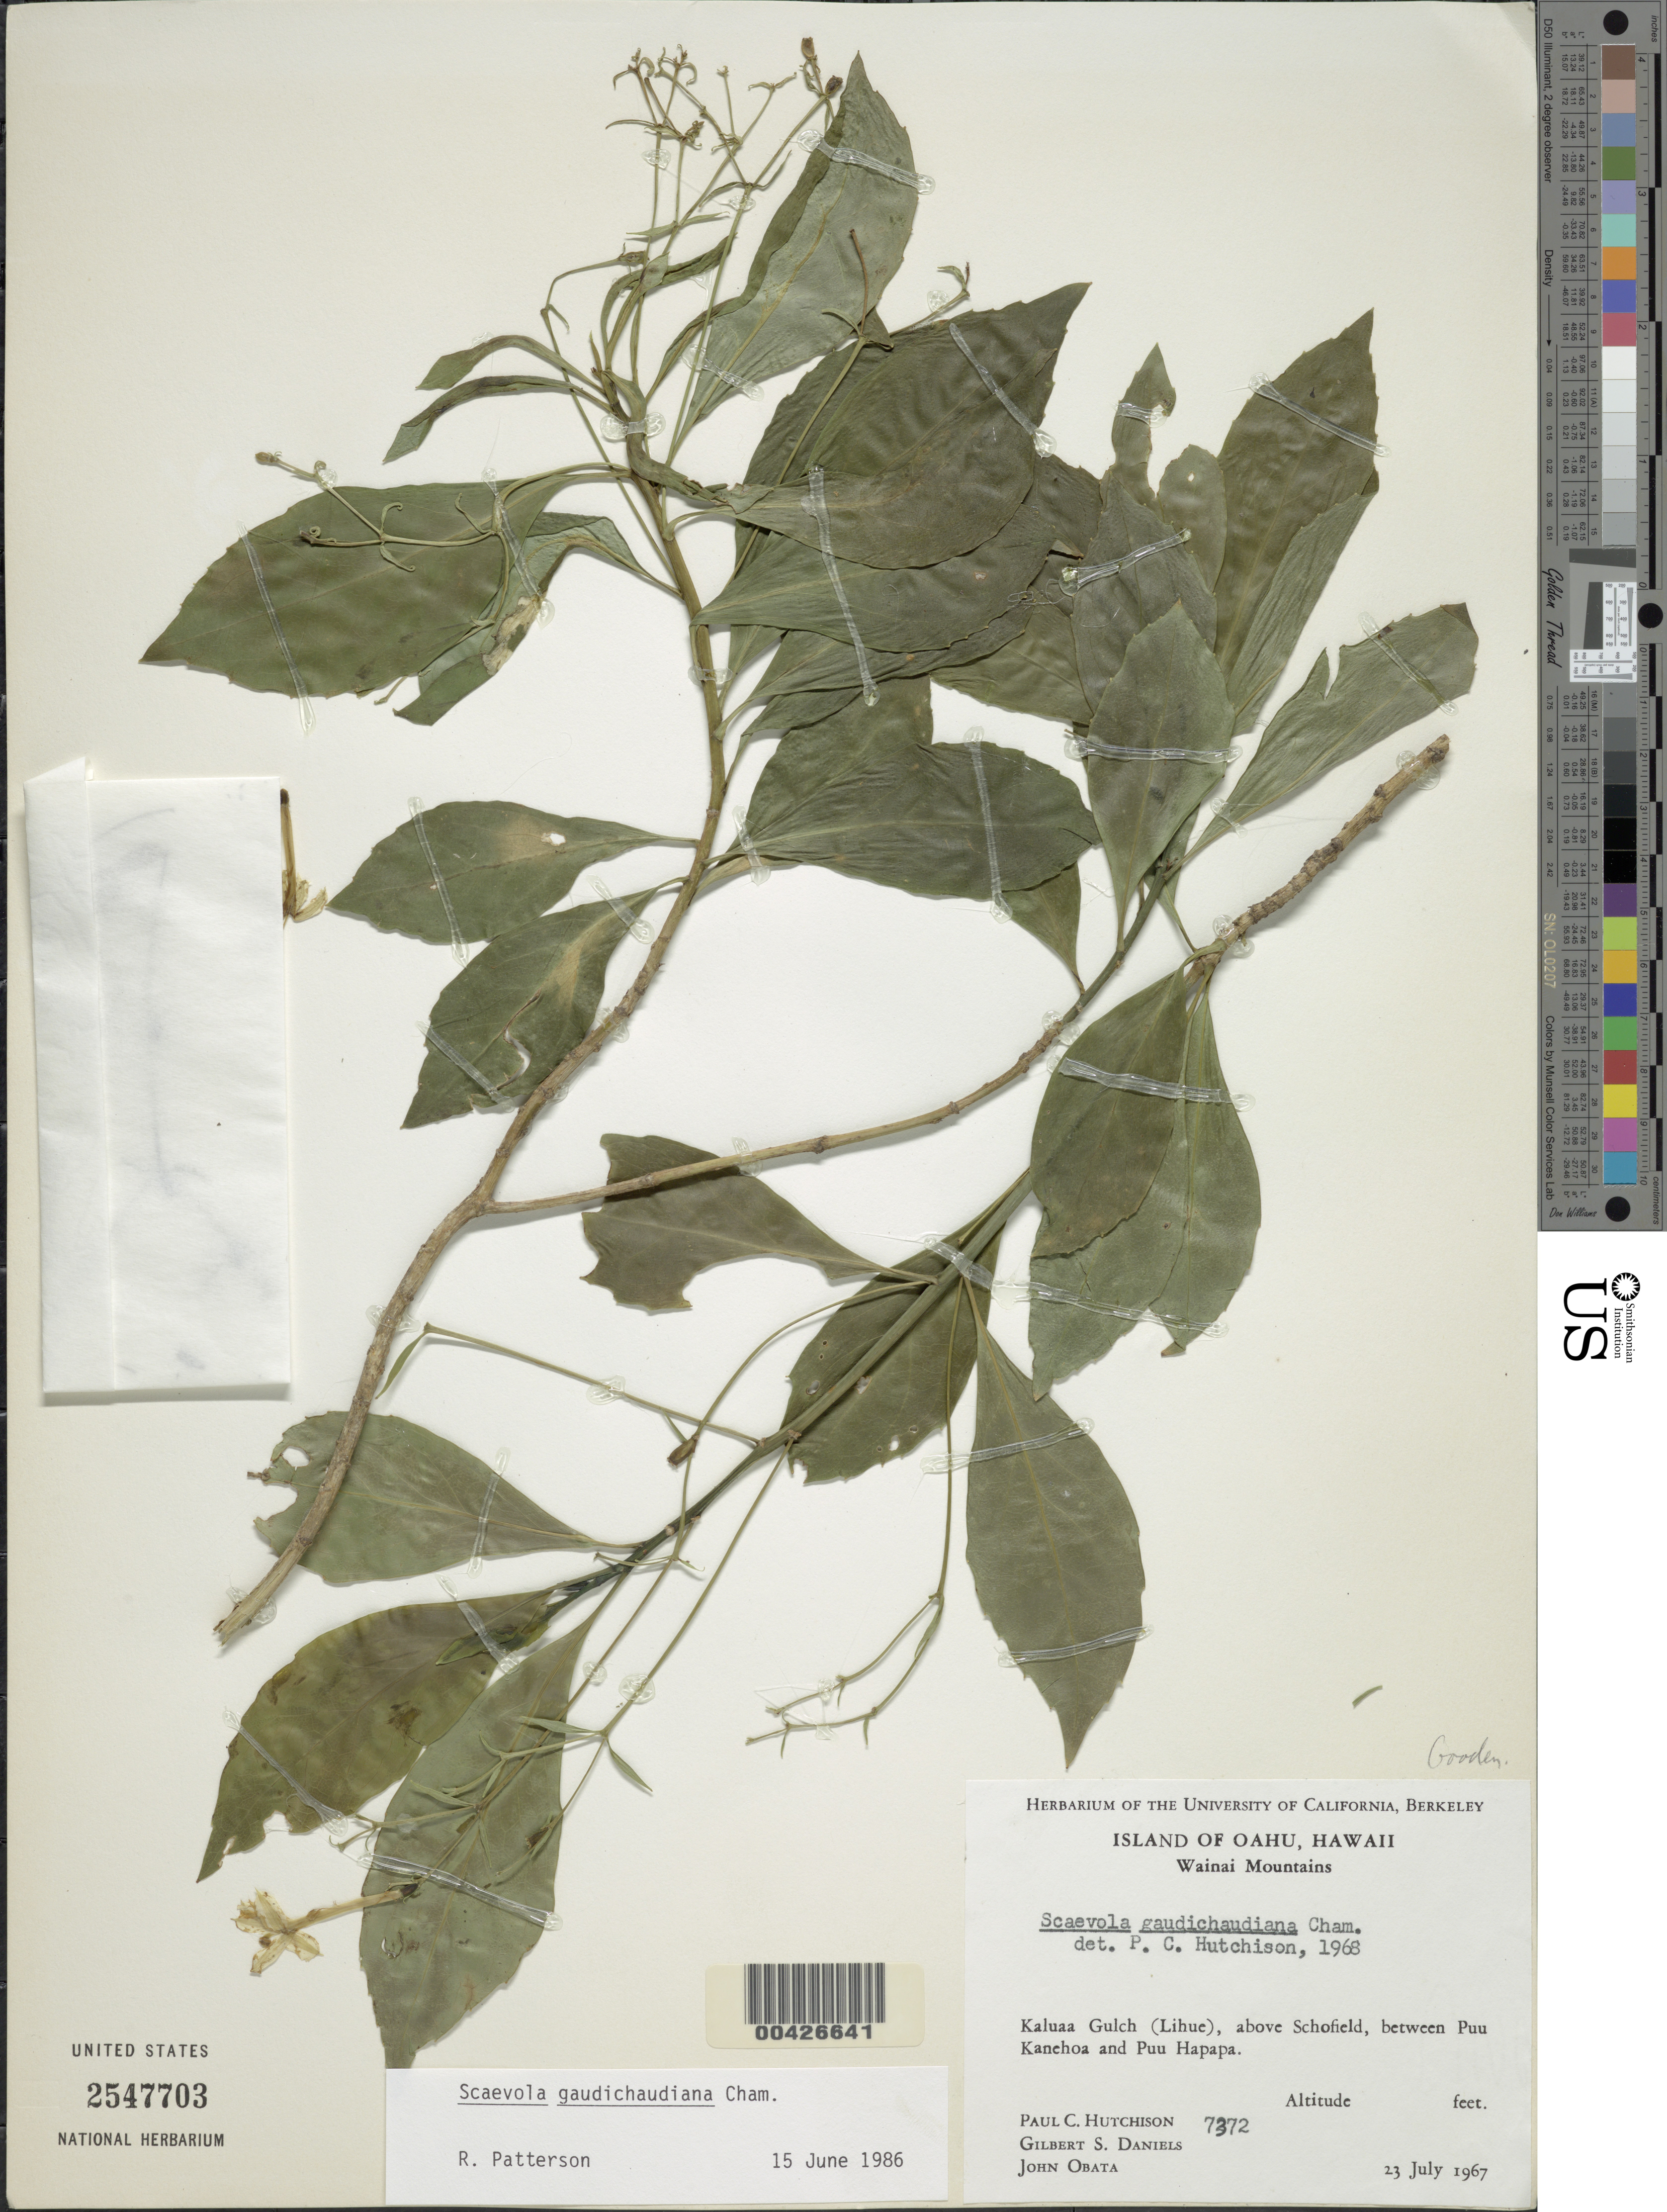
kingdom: Plantae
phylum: Tracheophyta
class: Magnoliopsida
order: Asterales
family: Goodeniaceae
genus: Scaevola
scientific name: Scaevola gaudichaudiana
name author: Cham.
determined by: Patterson, R.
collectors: P. C. Hutchison, G. S. Daniels & J. Obata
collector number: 7372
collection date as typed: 23 Jul 1967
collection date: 1967-07-23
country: United States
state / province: Hawaii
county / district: Honolulu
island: Oahu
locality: Wainai Mountains: Kaluaa Gulch (Lihue), above Schofield, between Puu Kanehoa and Puu Hapapa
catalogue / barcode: US 2547703